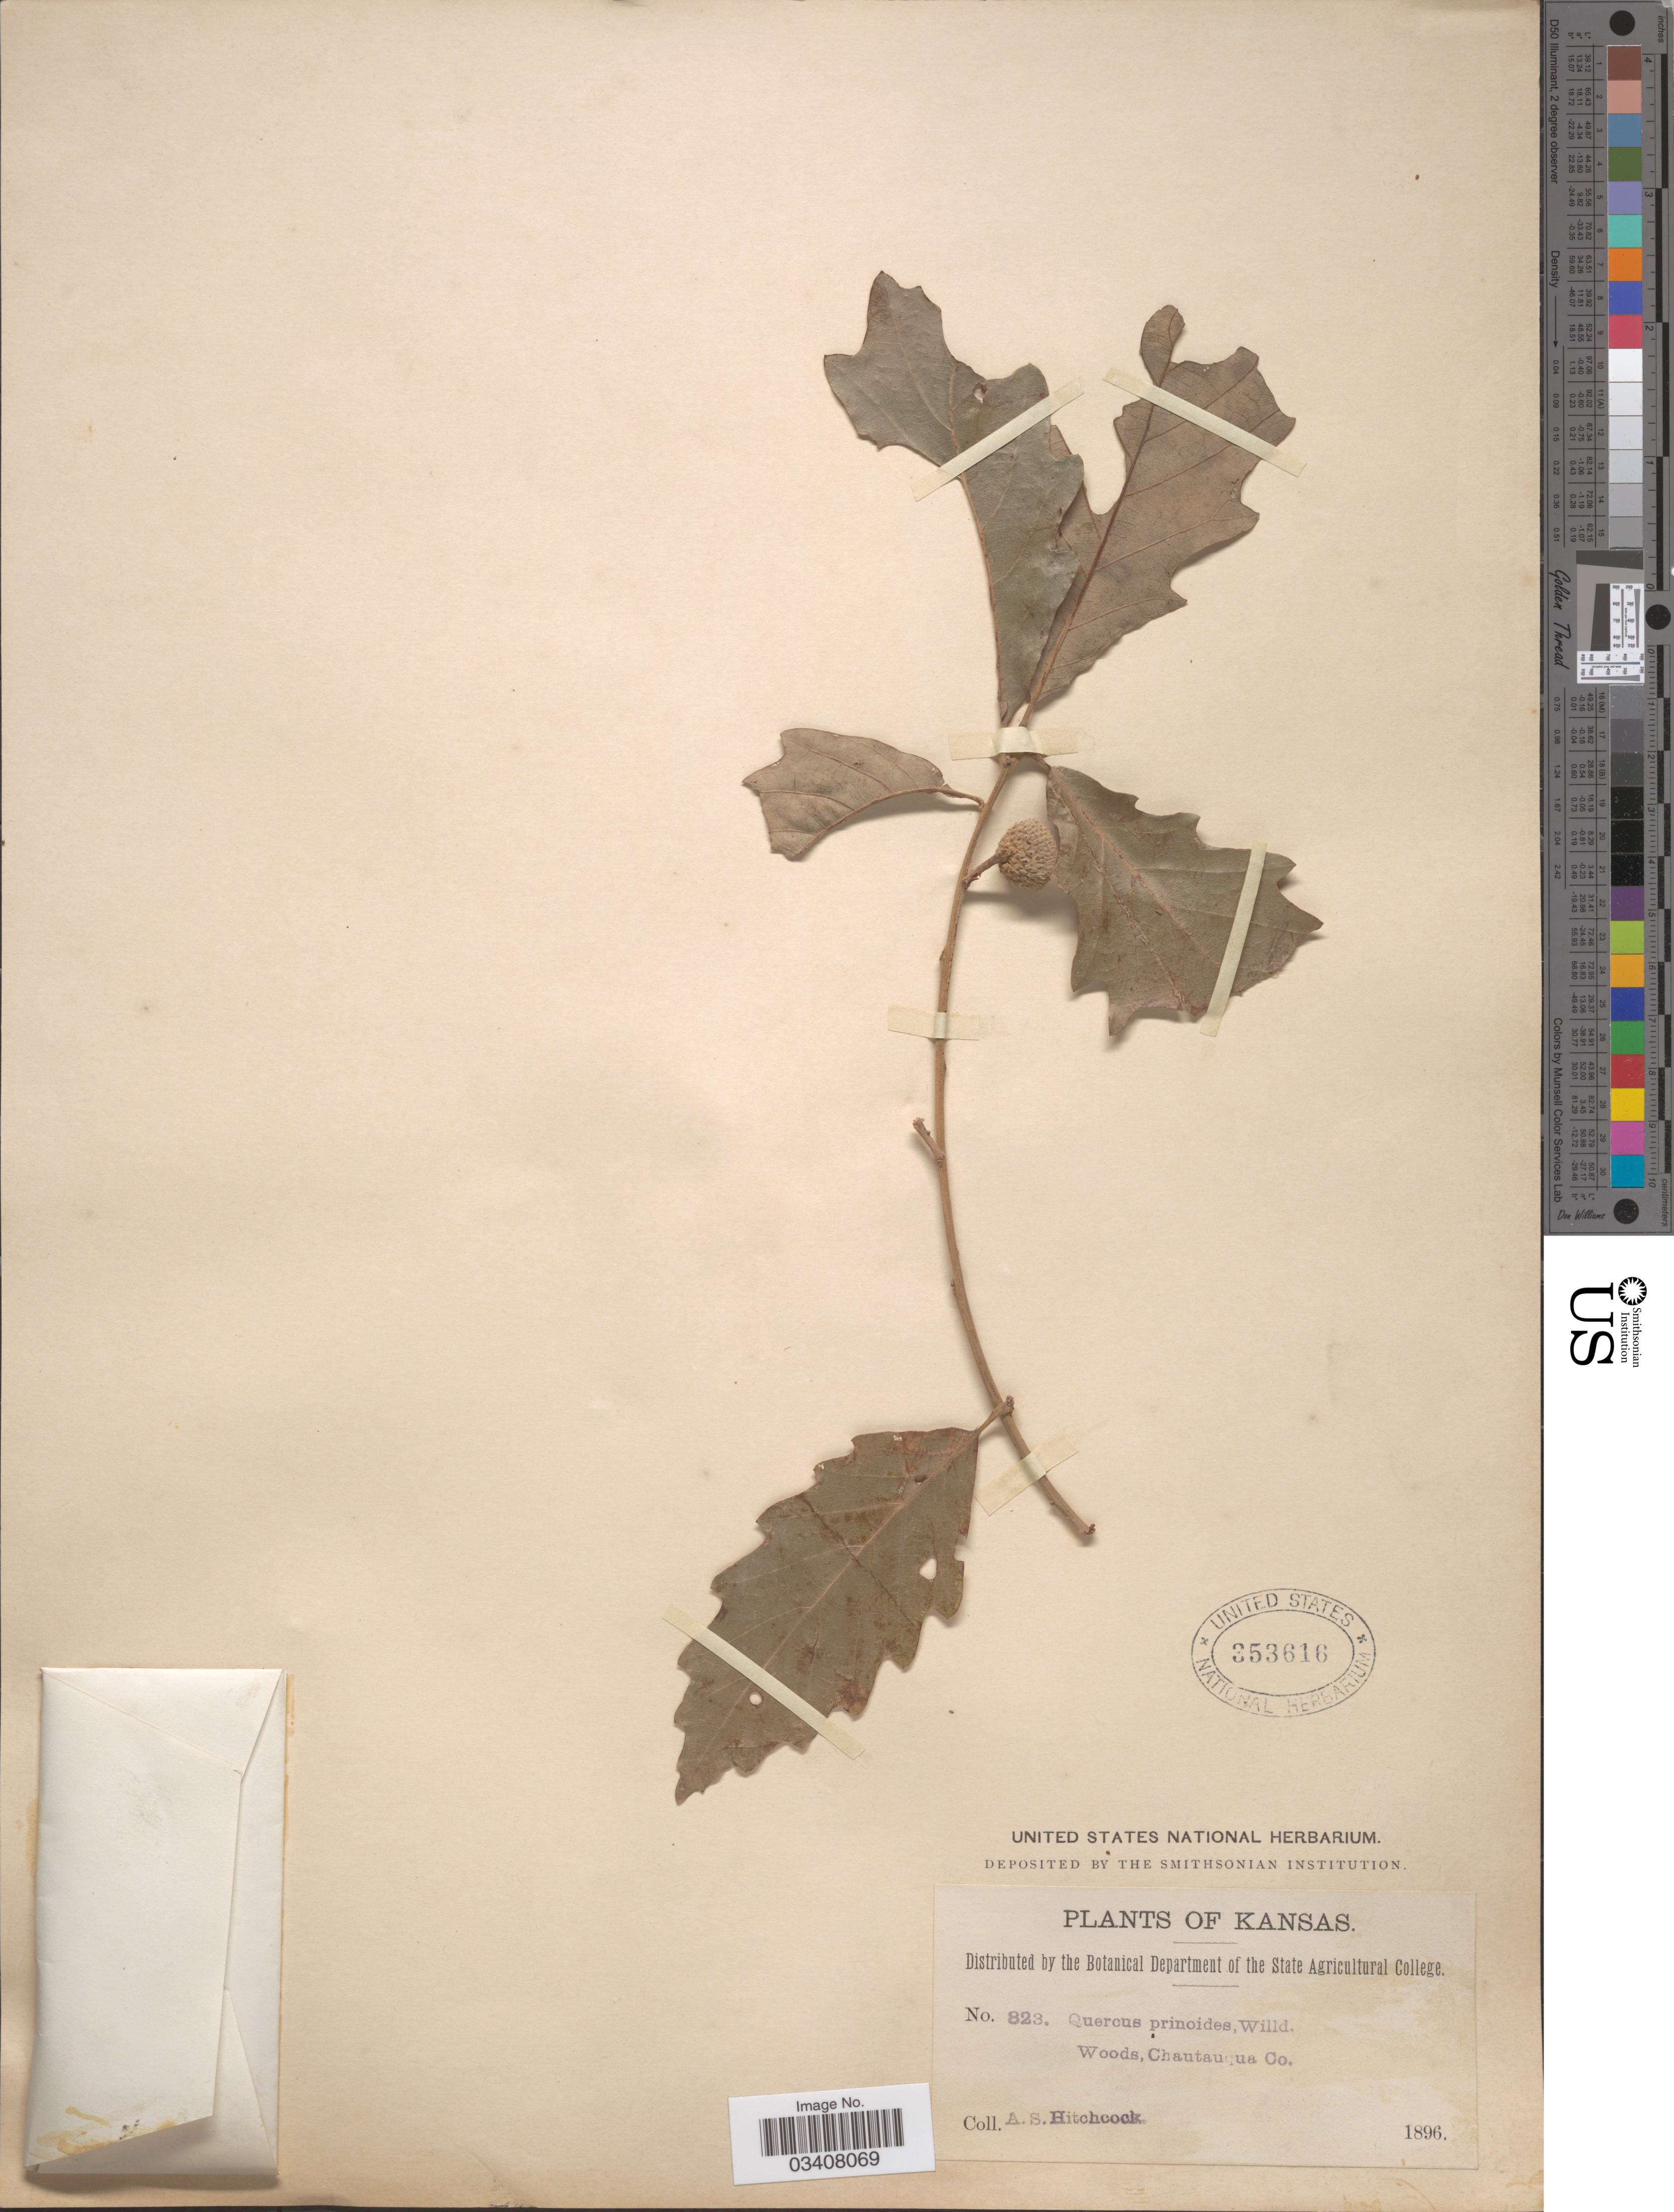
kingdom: Plantae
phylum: Tracheophyta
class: Magnoliopsida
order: Fagales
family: Fagaceae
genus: Quercus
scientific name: Quercus prinoides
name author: Willd.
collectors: A. S. Hitchcock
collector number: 823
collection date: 1896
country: United States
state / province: Kansas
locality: Chautauqua Co.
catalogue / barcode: US 353616